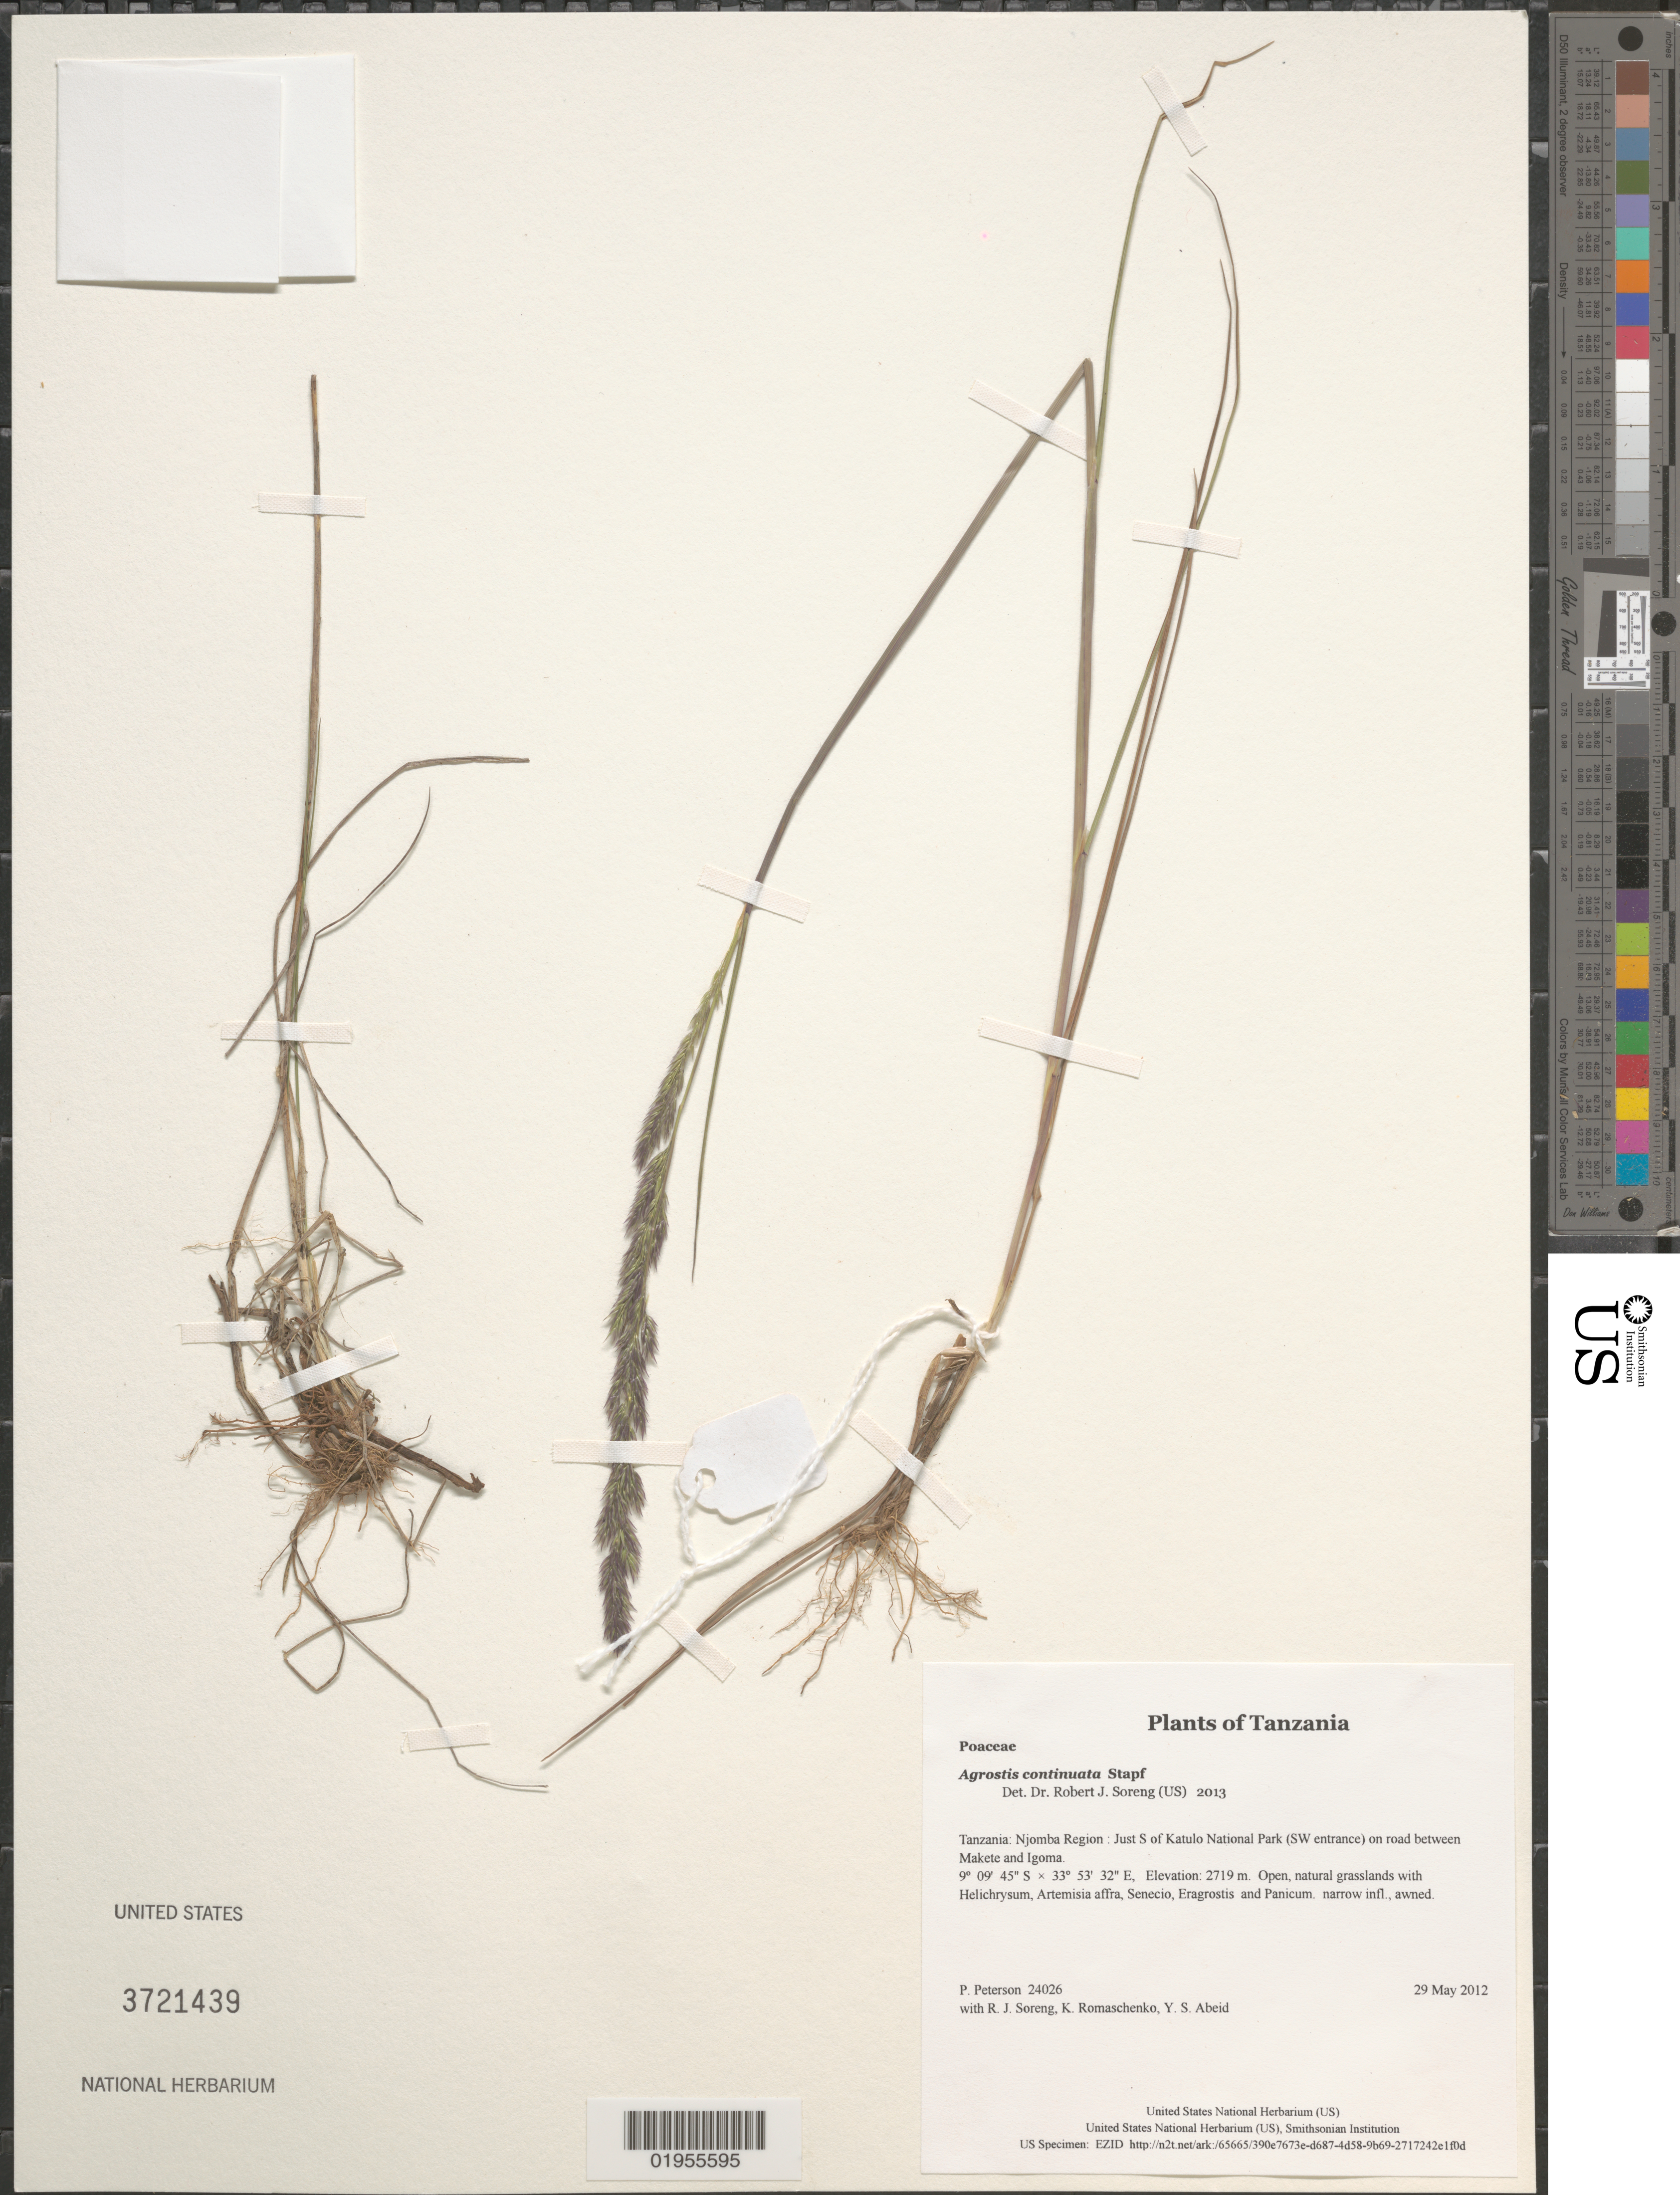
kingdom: Plantae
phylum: Tracheophyta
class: Liliopsida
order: Poales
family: Poaceae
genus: Agrostis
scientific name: Agrostis continuata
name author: Stapf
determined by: Soreng, Robert J., Research Associate (BOT), Smithsonian Institution - National Museum of Natural History (UNITED STATES)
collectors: P. M. Peterson, R. J. Soreng, K. Romaschenko & Y. Abeid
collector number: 24026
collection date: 2012-05-29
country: Tanzania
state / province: Njombe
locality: Just S of Katulo National Park (SW entrance) on road between Makete and Igoma.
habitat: Open, natural grasslands with Helichrysum, Artemisia affra, Senecio, Eragrostis and Panicum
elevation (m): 2719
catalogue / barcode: US 3721439